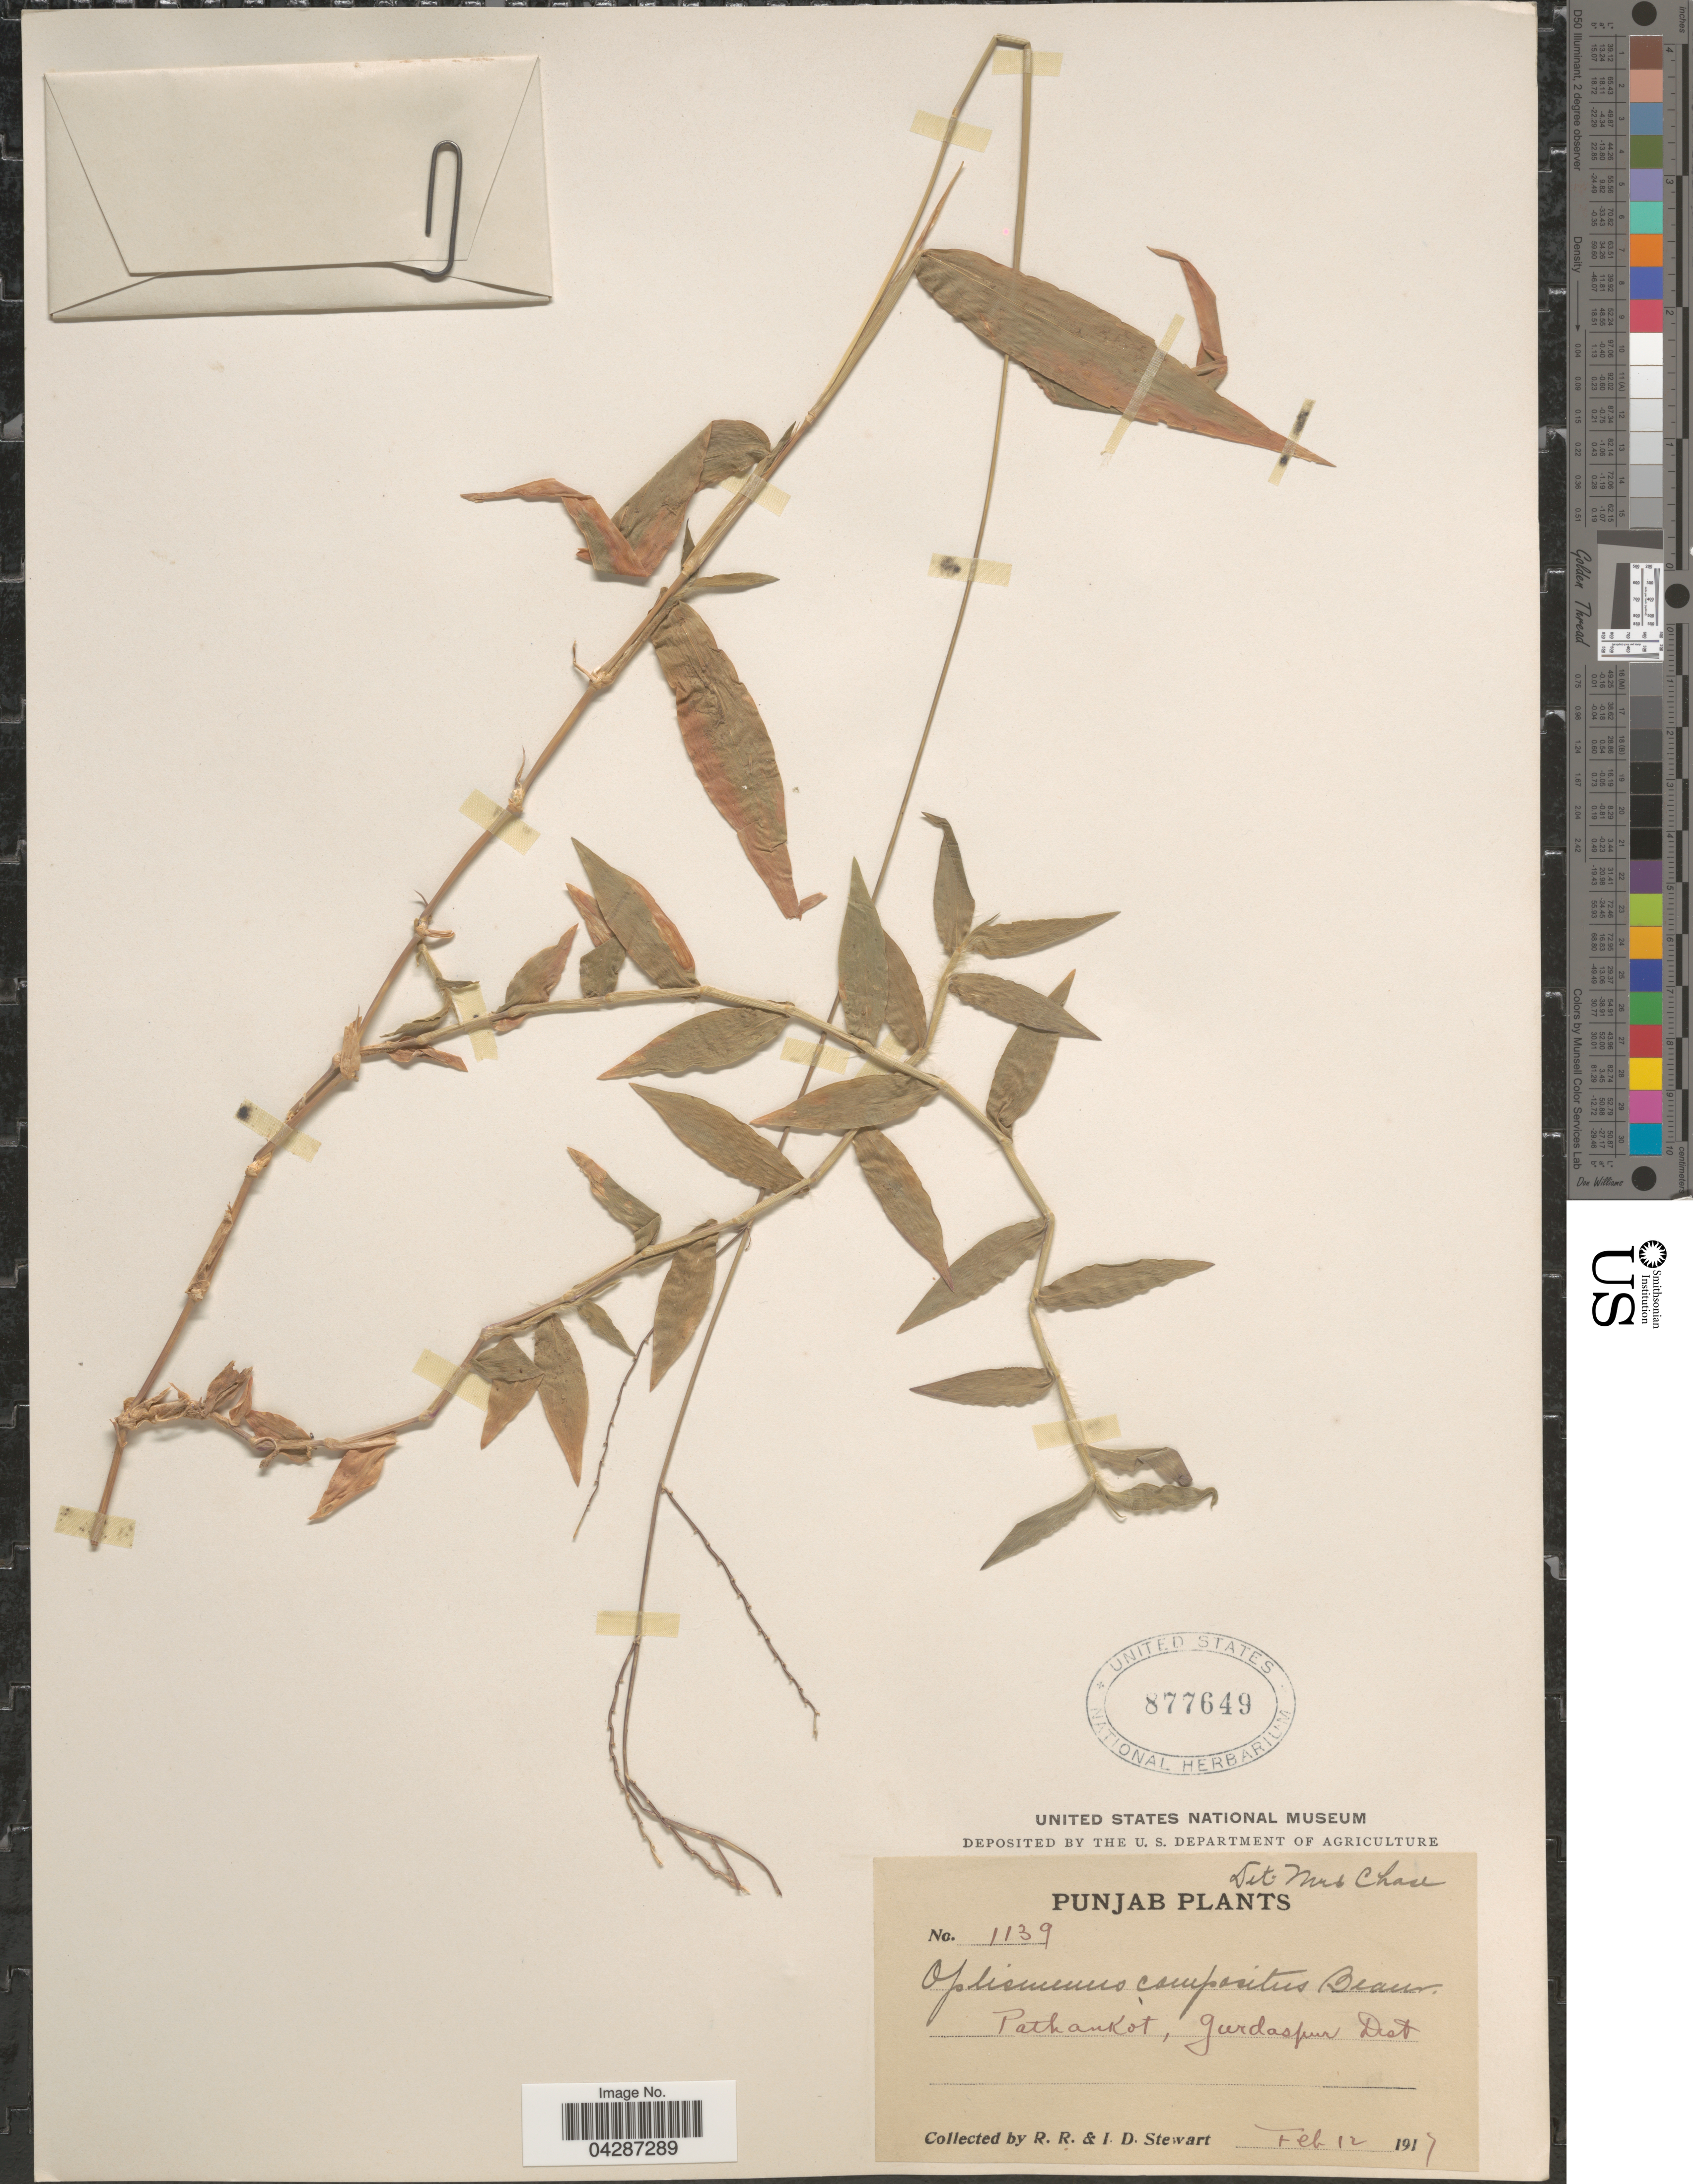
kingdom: Plantae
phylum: Tracheophyta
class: Liliopsida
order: Poales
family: Poaceae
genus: Oplismenus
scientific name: Oplismenus compositus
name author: (L.) P. Beauv.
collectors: R. Stewart & I. Stewart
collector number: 1139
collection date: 1917-02-12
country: India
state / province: Punjab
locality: Pathankot, Gurdaspur Dist.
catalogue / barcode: US 877649